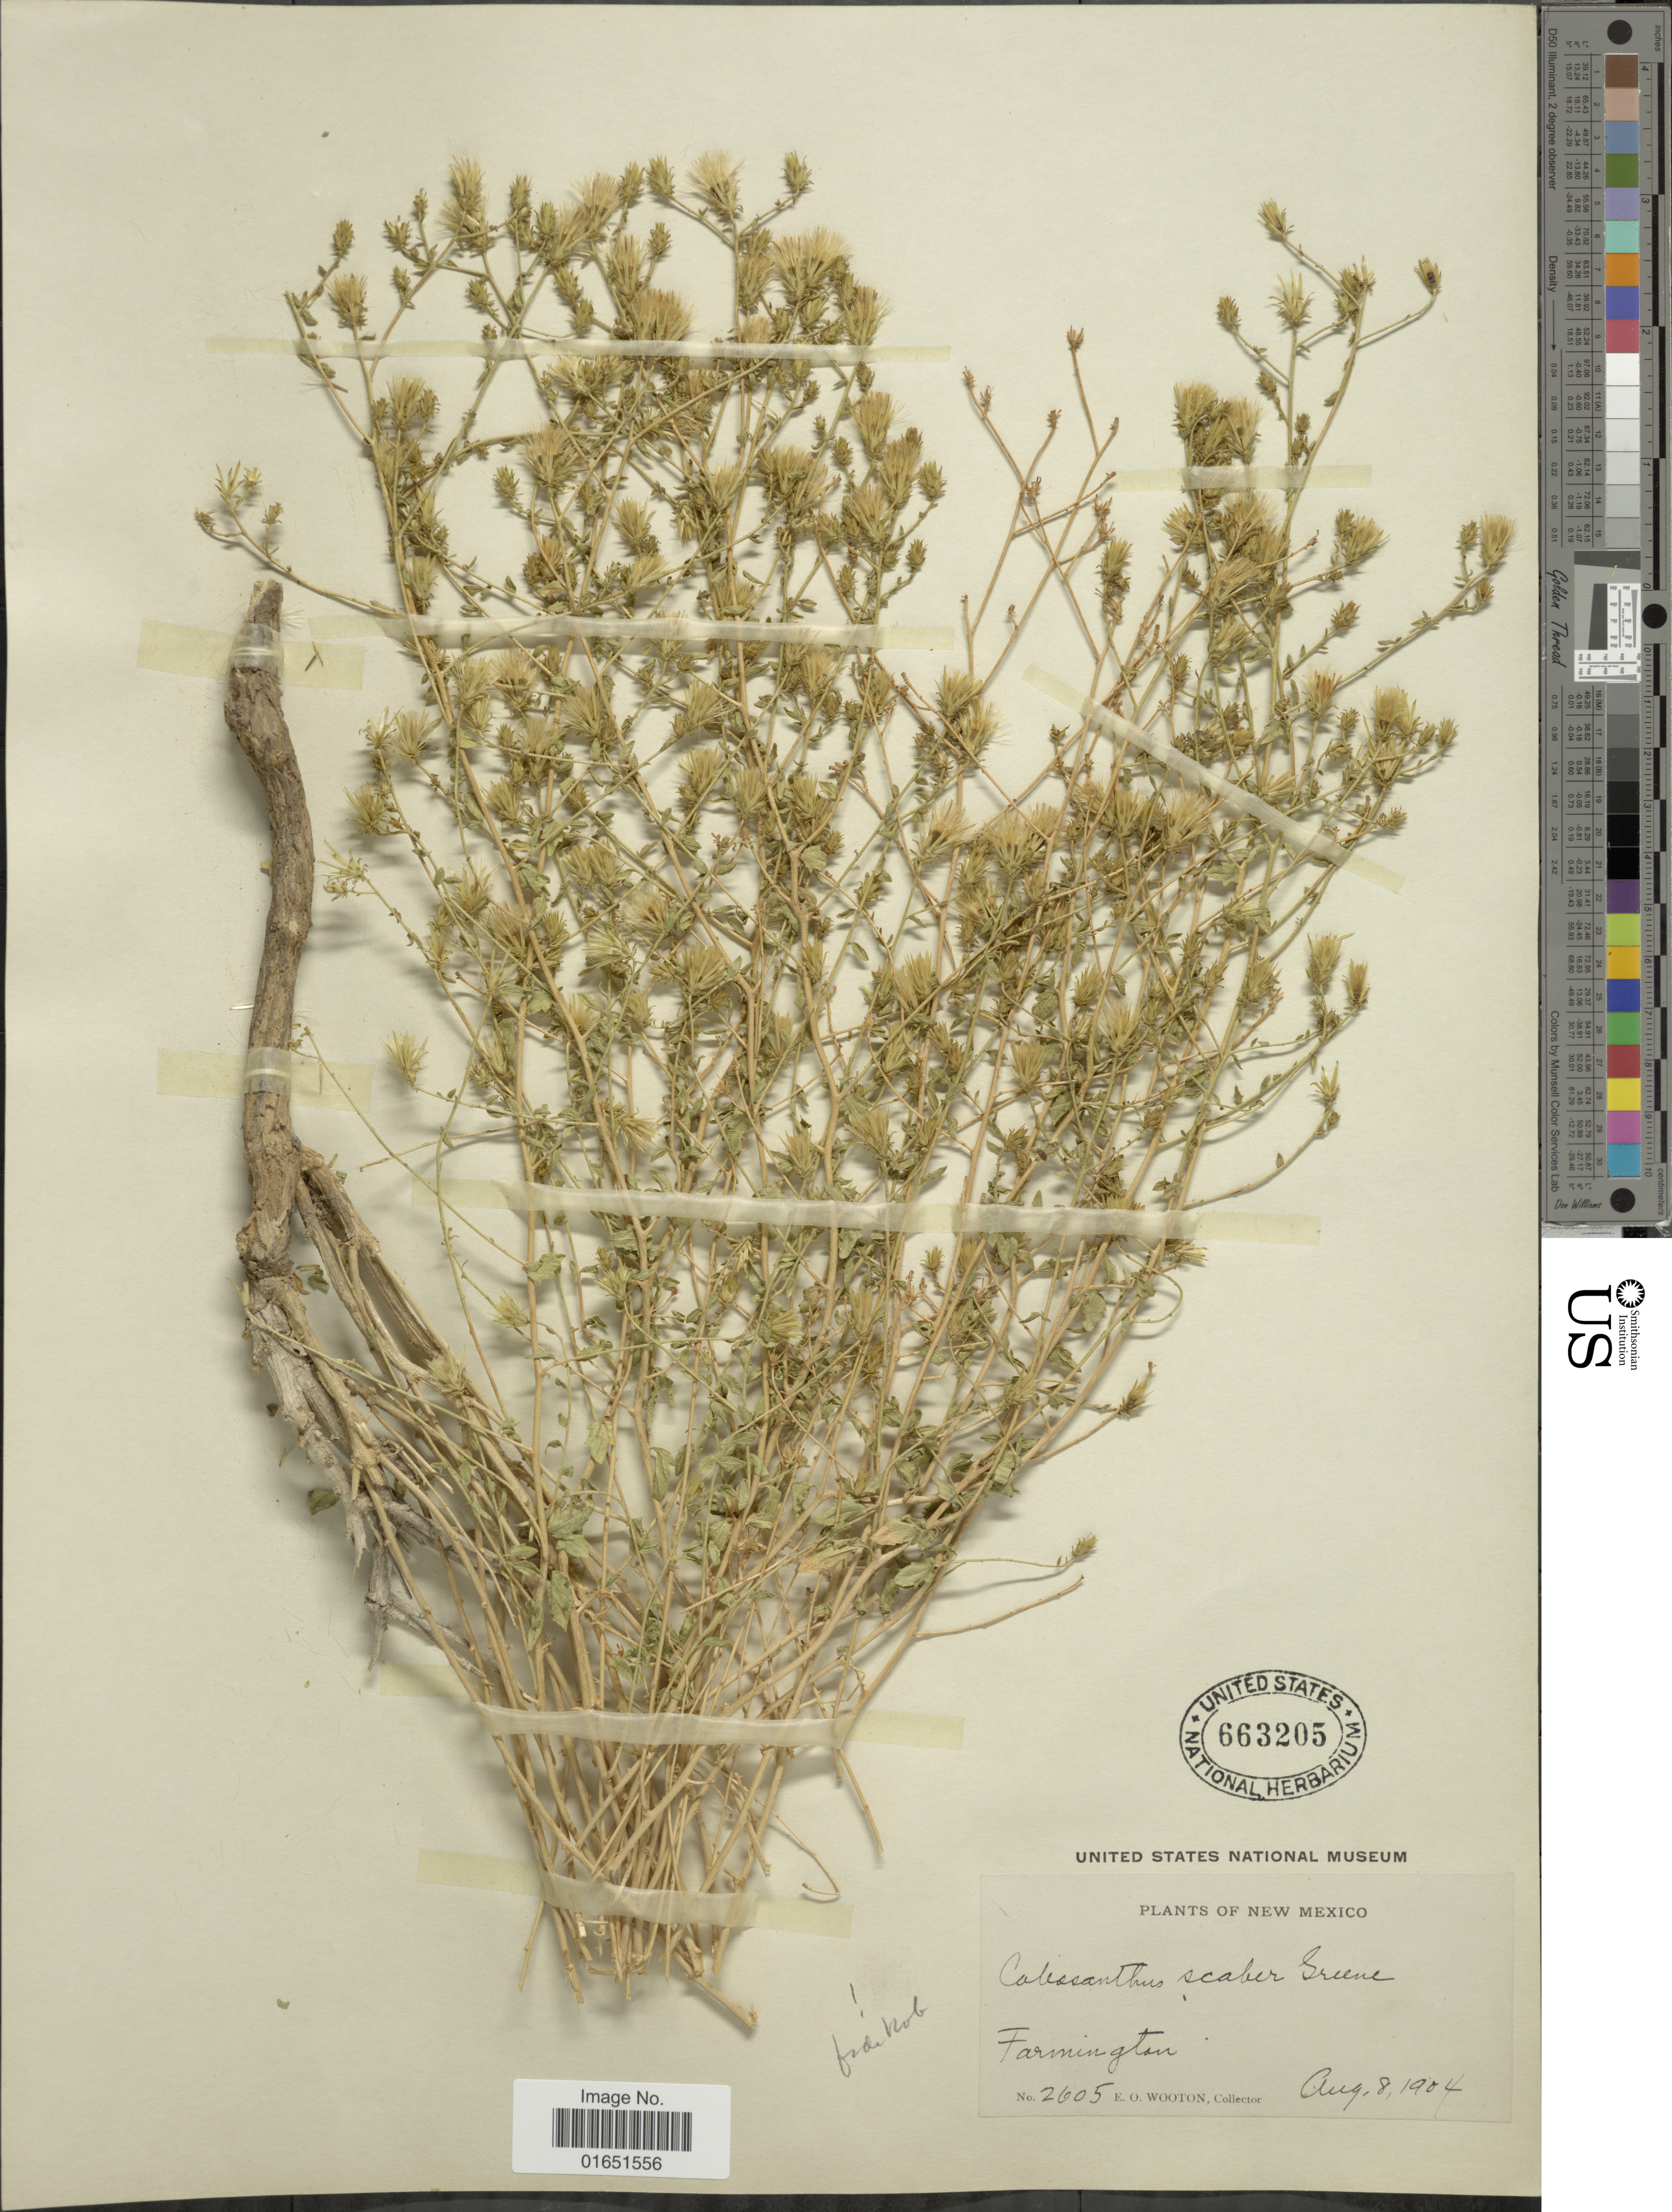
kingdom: Plantae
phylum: Tracheophyta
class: Magnoliopsida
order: Asterales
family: Asteraceae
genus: Brickellia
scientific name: Brickellia scabra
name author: (A. Gray) A. Nelson ex B.L. Rob.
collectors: E. O. Wooton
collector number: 2605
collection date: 1904-08-08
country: United States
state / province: New Mexico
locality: Farmington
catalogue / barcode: US 663205